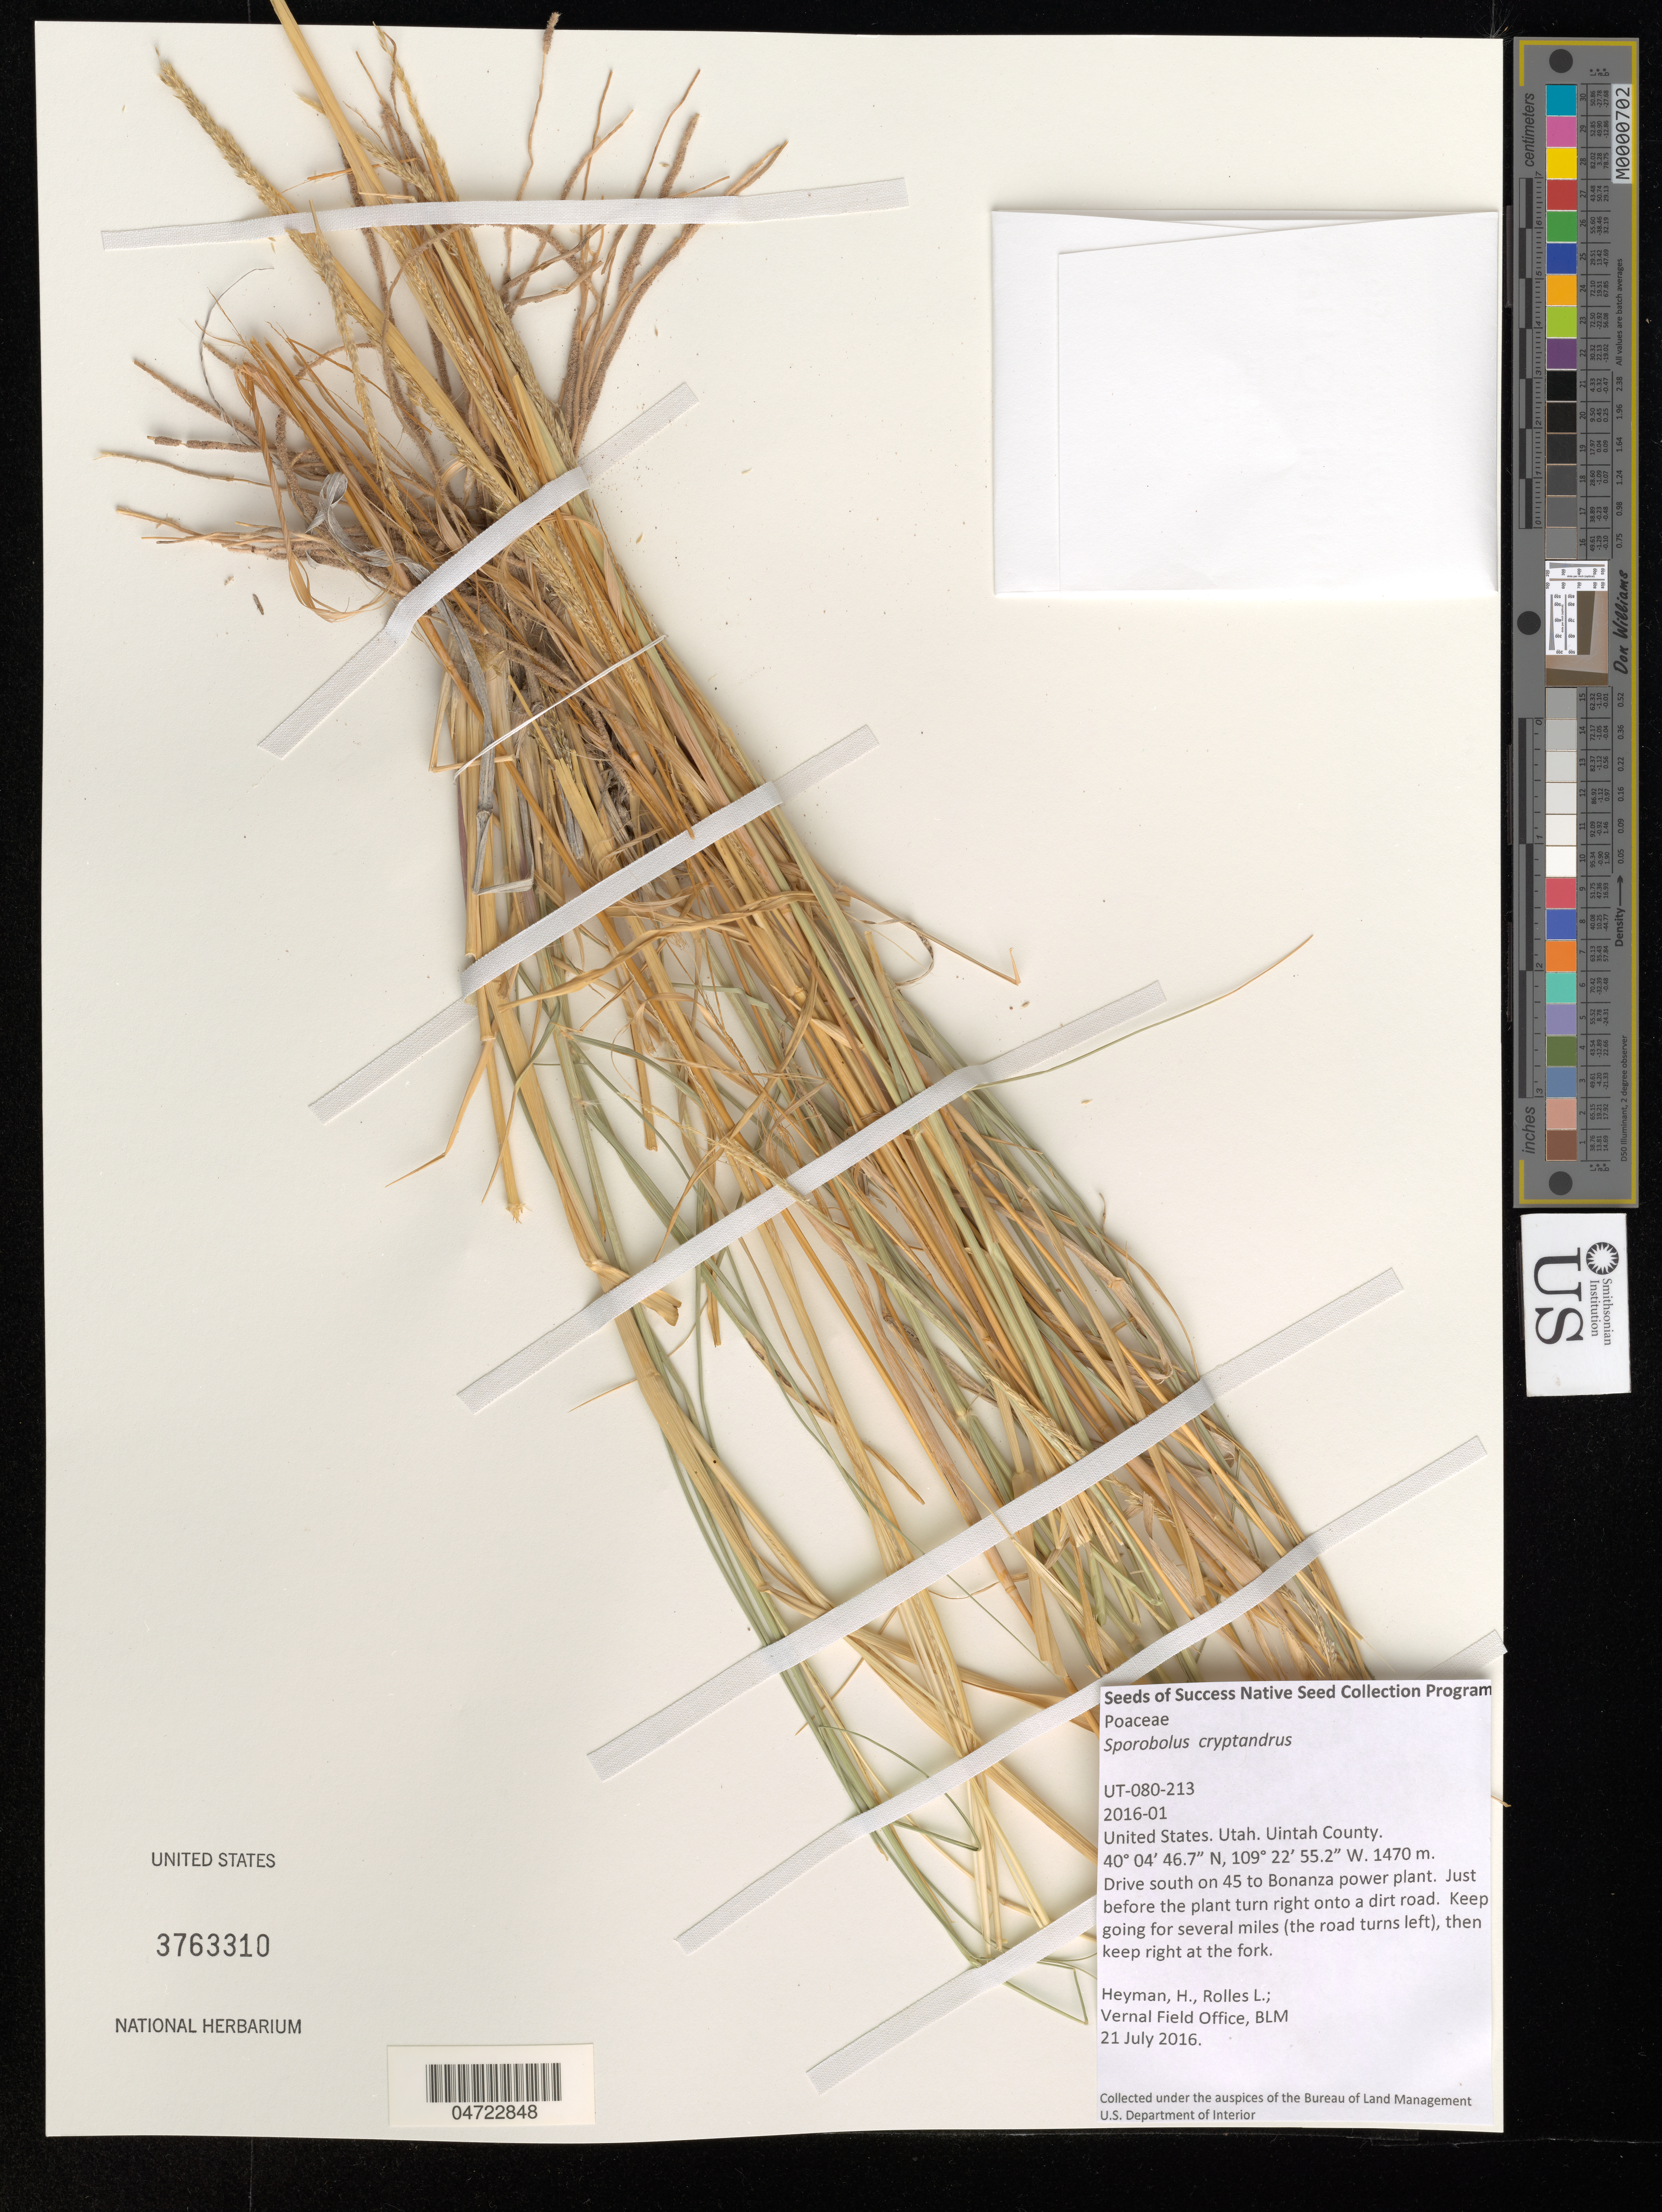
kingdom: Plantae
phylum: Tracheophyta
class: Liliopsida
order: Poales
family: Poaceae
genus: Sporobolus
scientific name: Sporobolus cryptandrus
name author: (Torr.) A. Gray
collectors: H. Heyman & L. Rolles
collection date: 2016-07-21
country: United States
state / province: Utah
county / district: Uintah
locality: Uintah County. Drive south on 45 to Bonanza power plant. Just before the plant turn right onto a dirt road. Keep going for several miles (the road turns left), then keep right at he fork.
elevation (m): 1470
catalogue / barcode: US 3763310